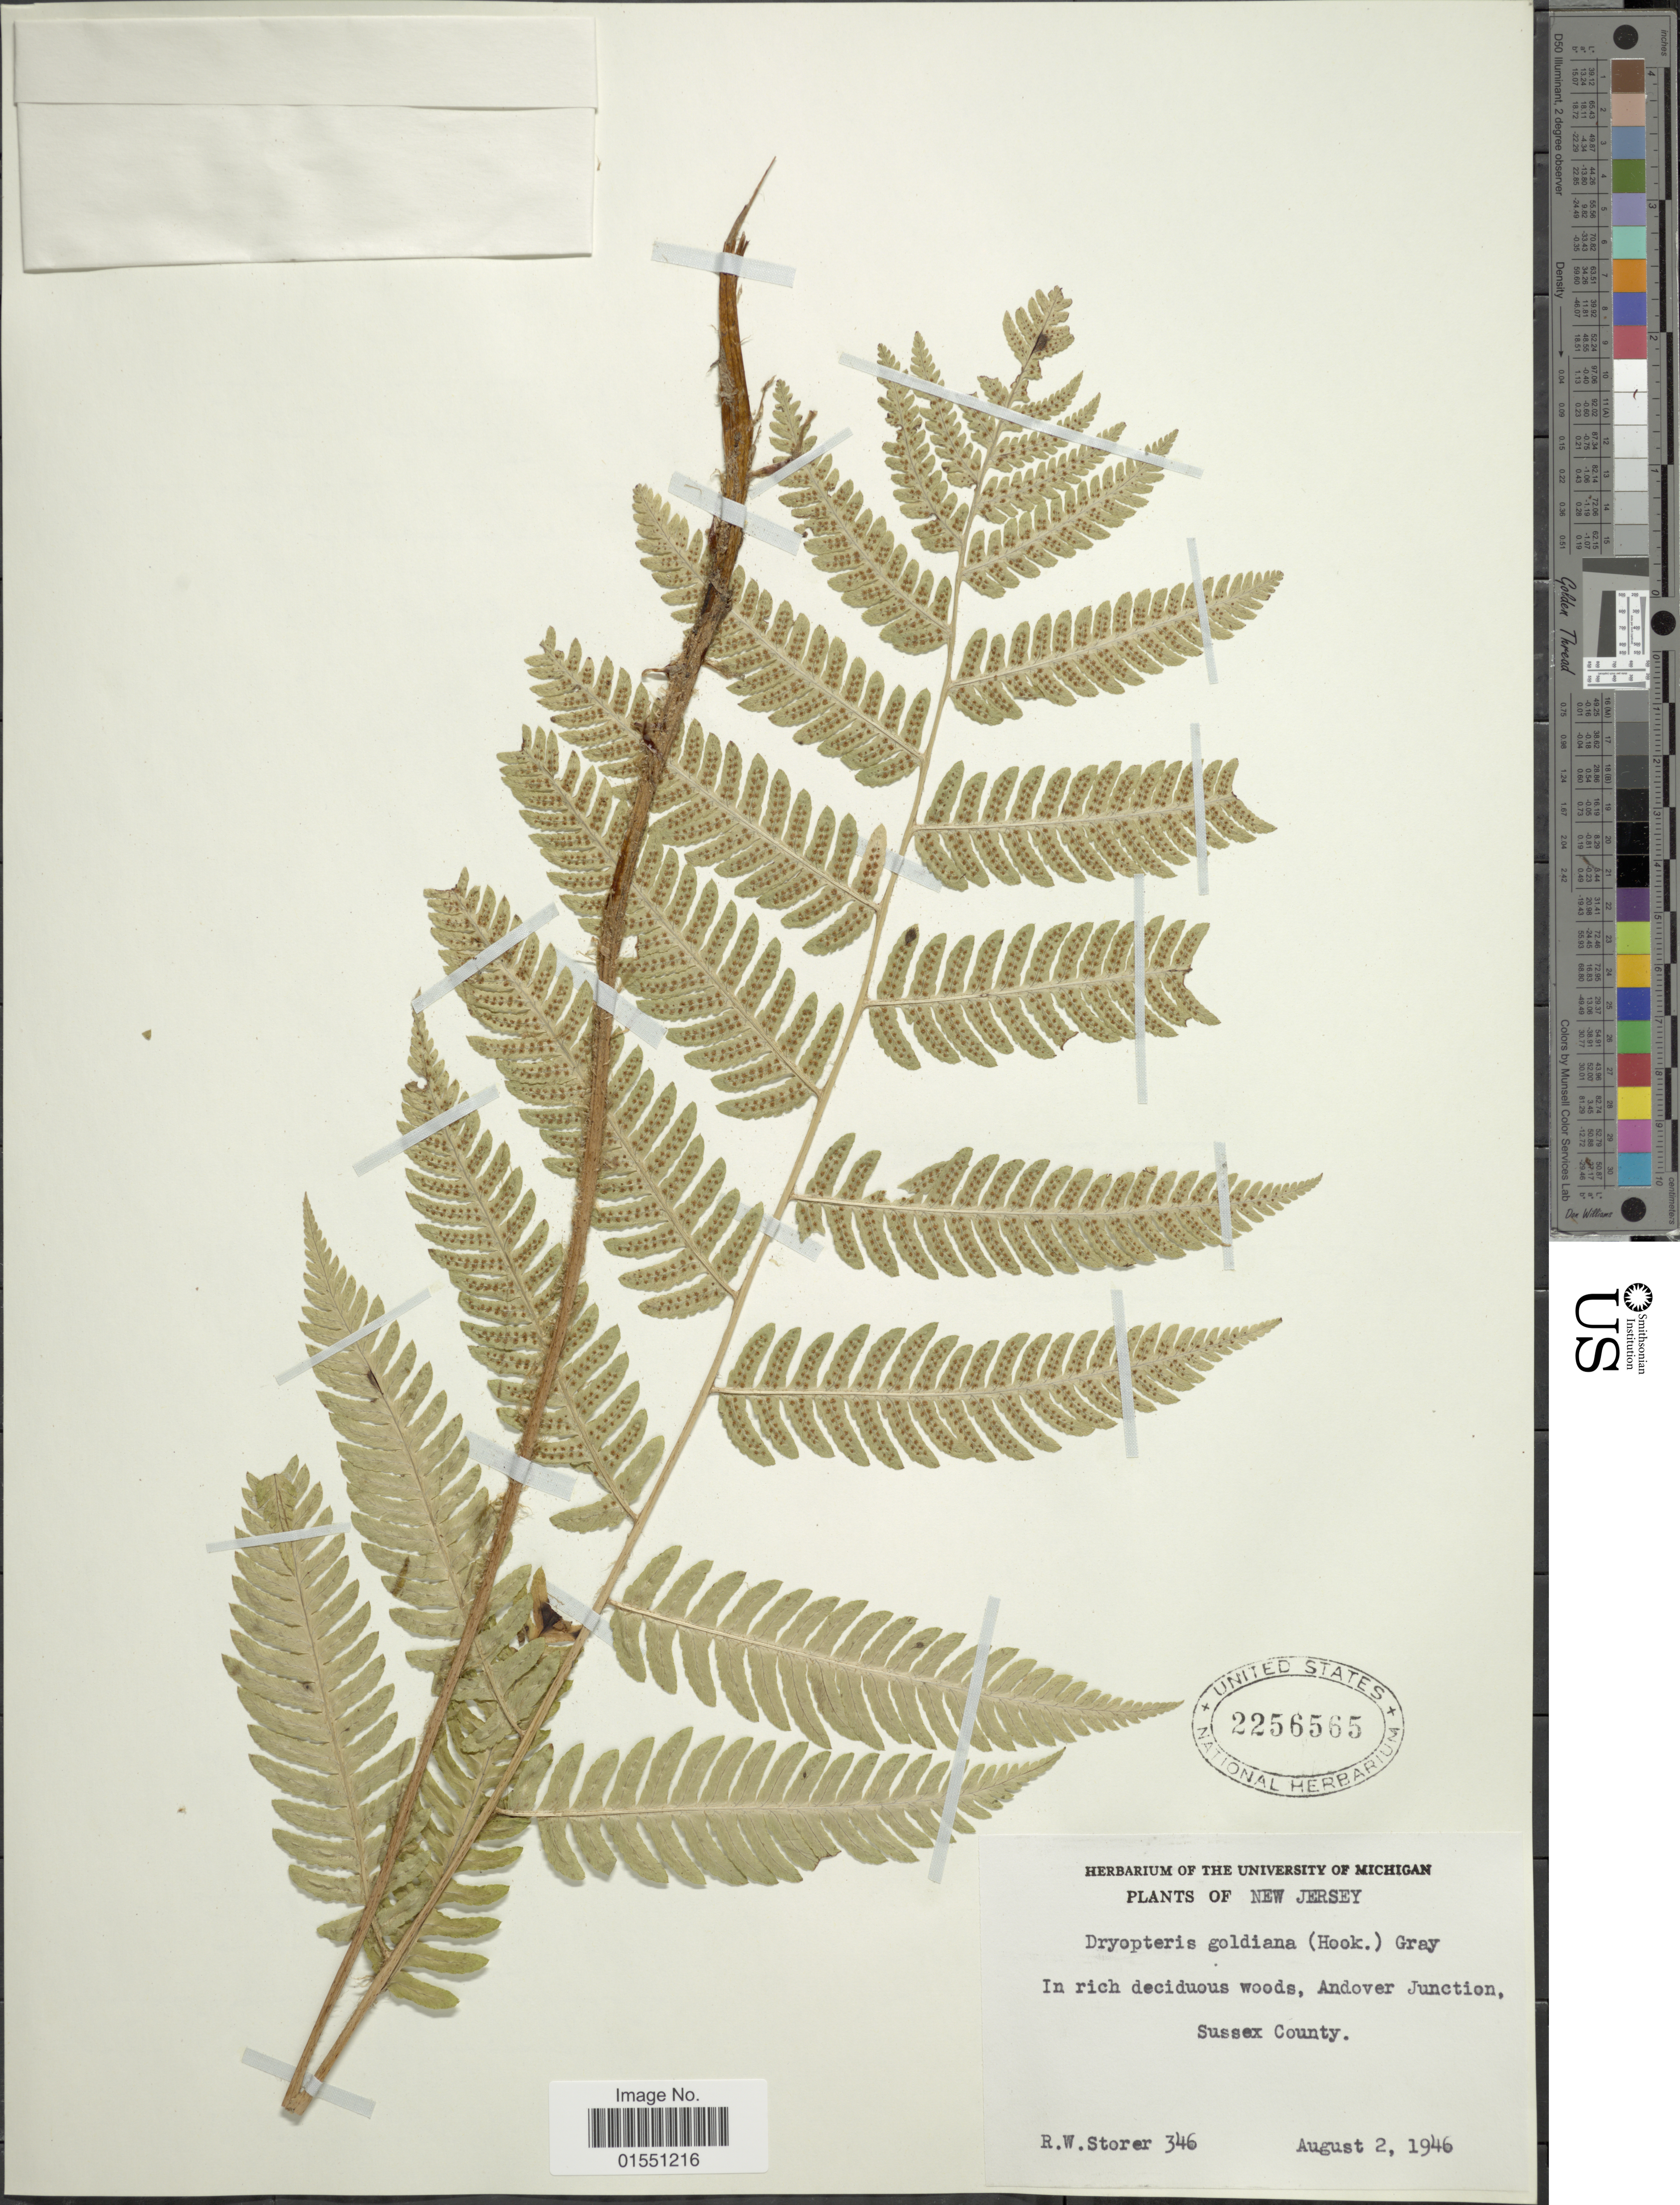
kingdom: Plantae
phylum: Tracheophyta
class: Polypodiopsida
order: Polypodiales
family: Dryopteridaceae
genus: Dryopteris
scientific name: Dryopteris goldiana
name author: (Hook. ex Goldie) A. Gray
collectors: R. Storer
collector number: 346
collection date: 1946-08-02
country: United States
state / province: New Jersey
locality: Andover Junction, Sussex County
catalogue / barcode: US 2256565